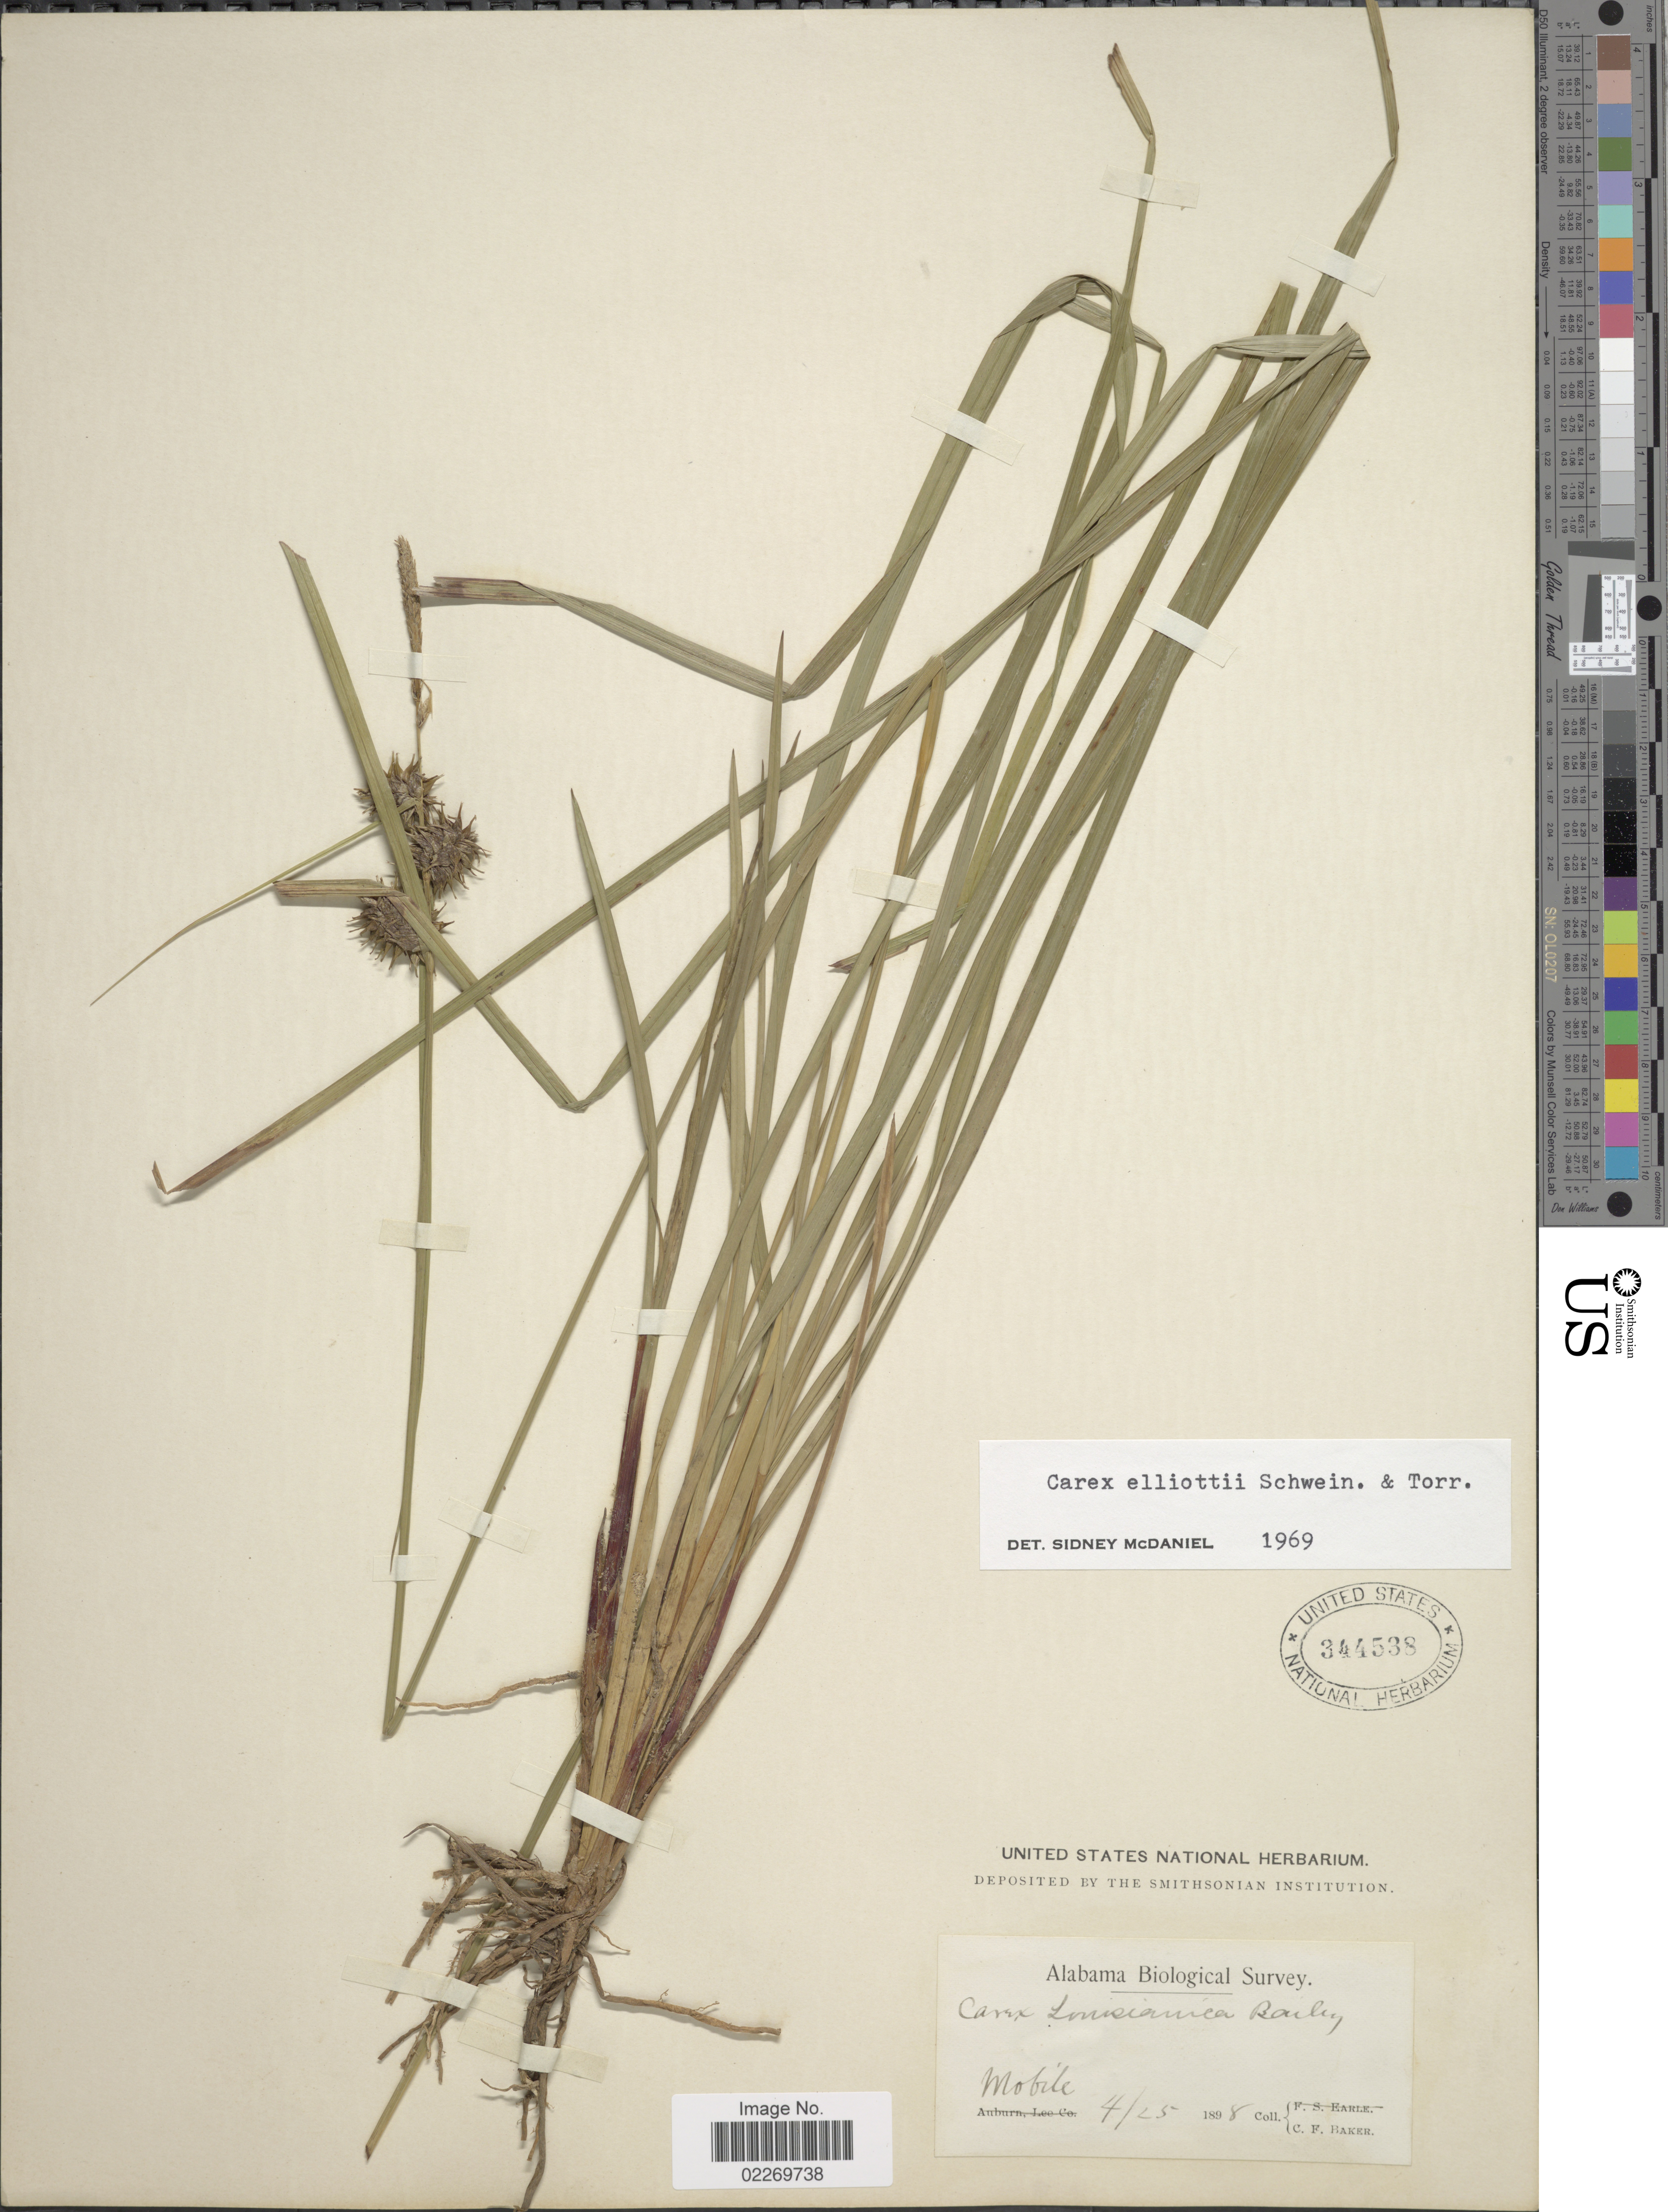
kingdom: Plantae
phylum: Tracheophyta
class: Liliopsida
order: Poales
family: Cyperaceae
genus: Carex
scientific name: Carex elliottii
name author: Schwein. & Torr.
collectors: C. F. Baker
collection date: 1898-04-25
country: United States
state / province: Alabama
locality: Mobile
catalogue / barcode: US 344538